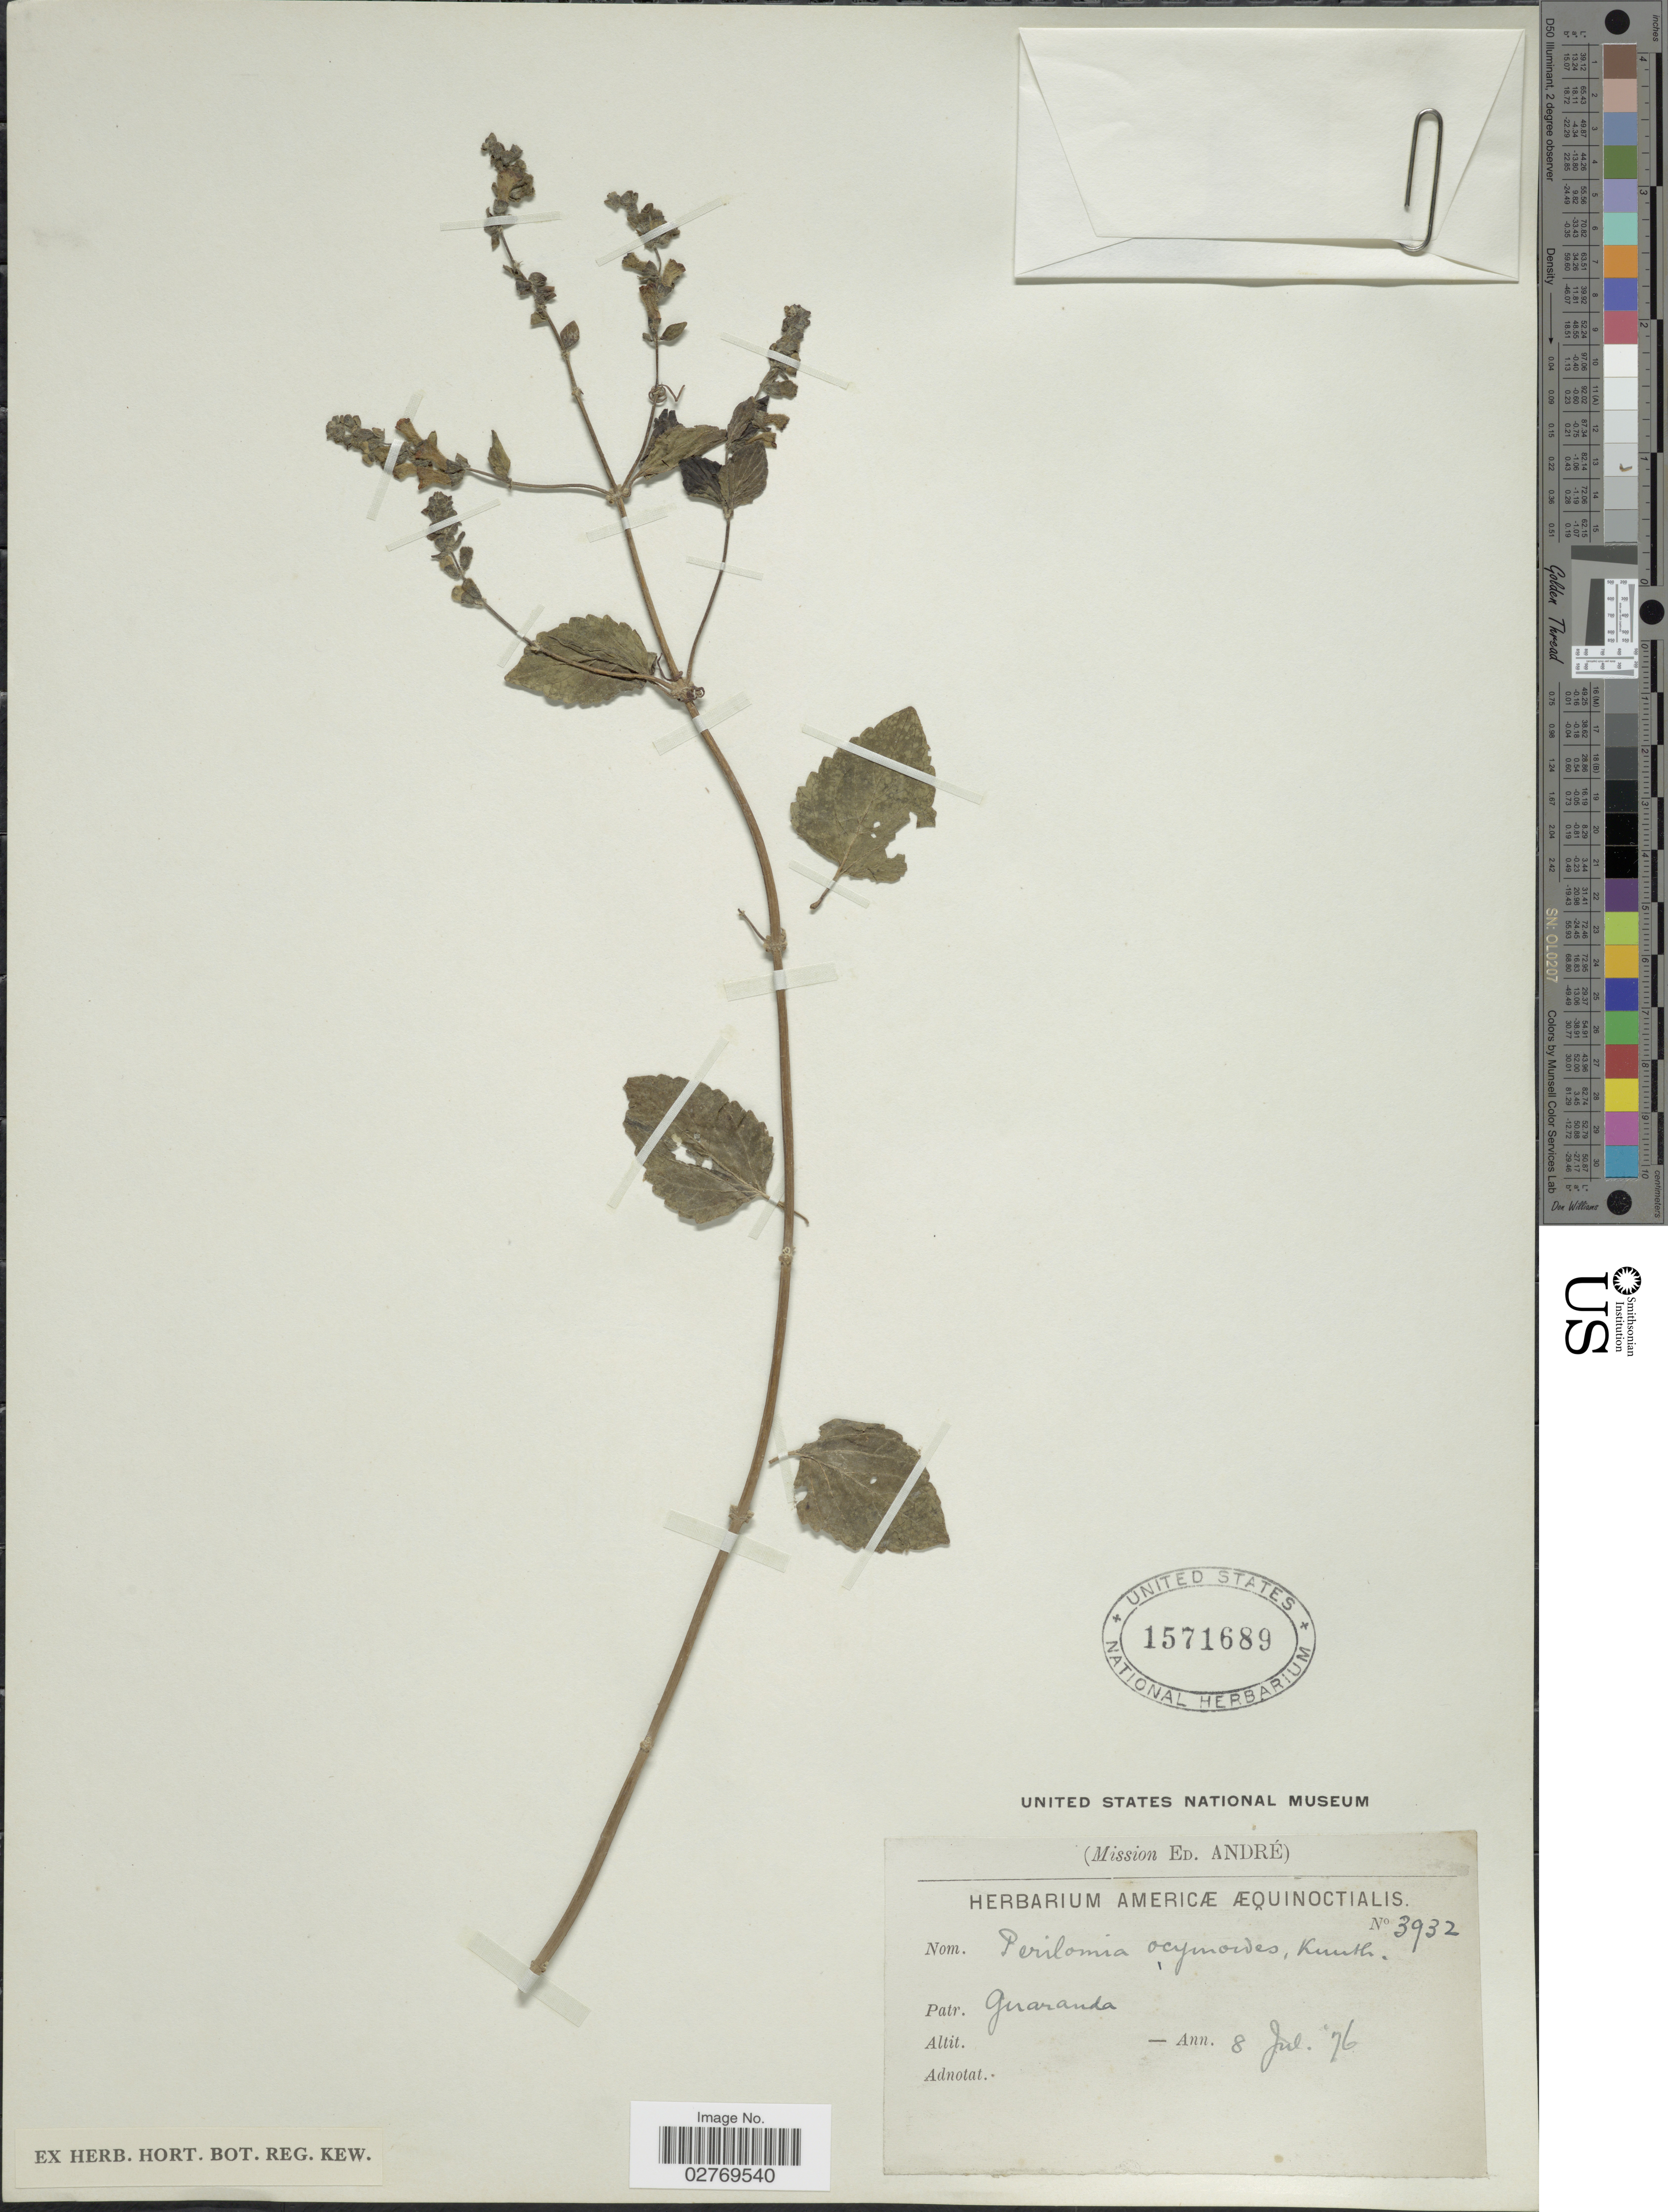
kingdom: Plantae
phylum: Tracheophyta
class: Magnoliopsida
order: Lamiales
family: Lamiaceae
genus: Scutellaria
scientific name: Scutellaria ocymoides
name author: (Kunth) Epling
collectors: É. F. André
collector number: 3932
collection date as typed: Transcribed d/m/y: 8/7/76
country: Ecuador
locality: Guaranda.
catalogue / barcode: US 1571689